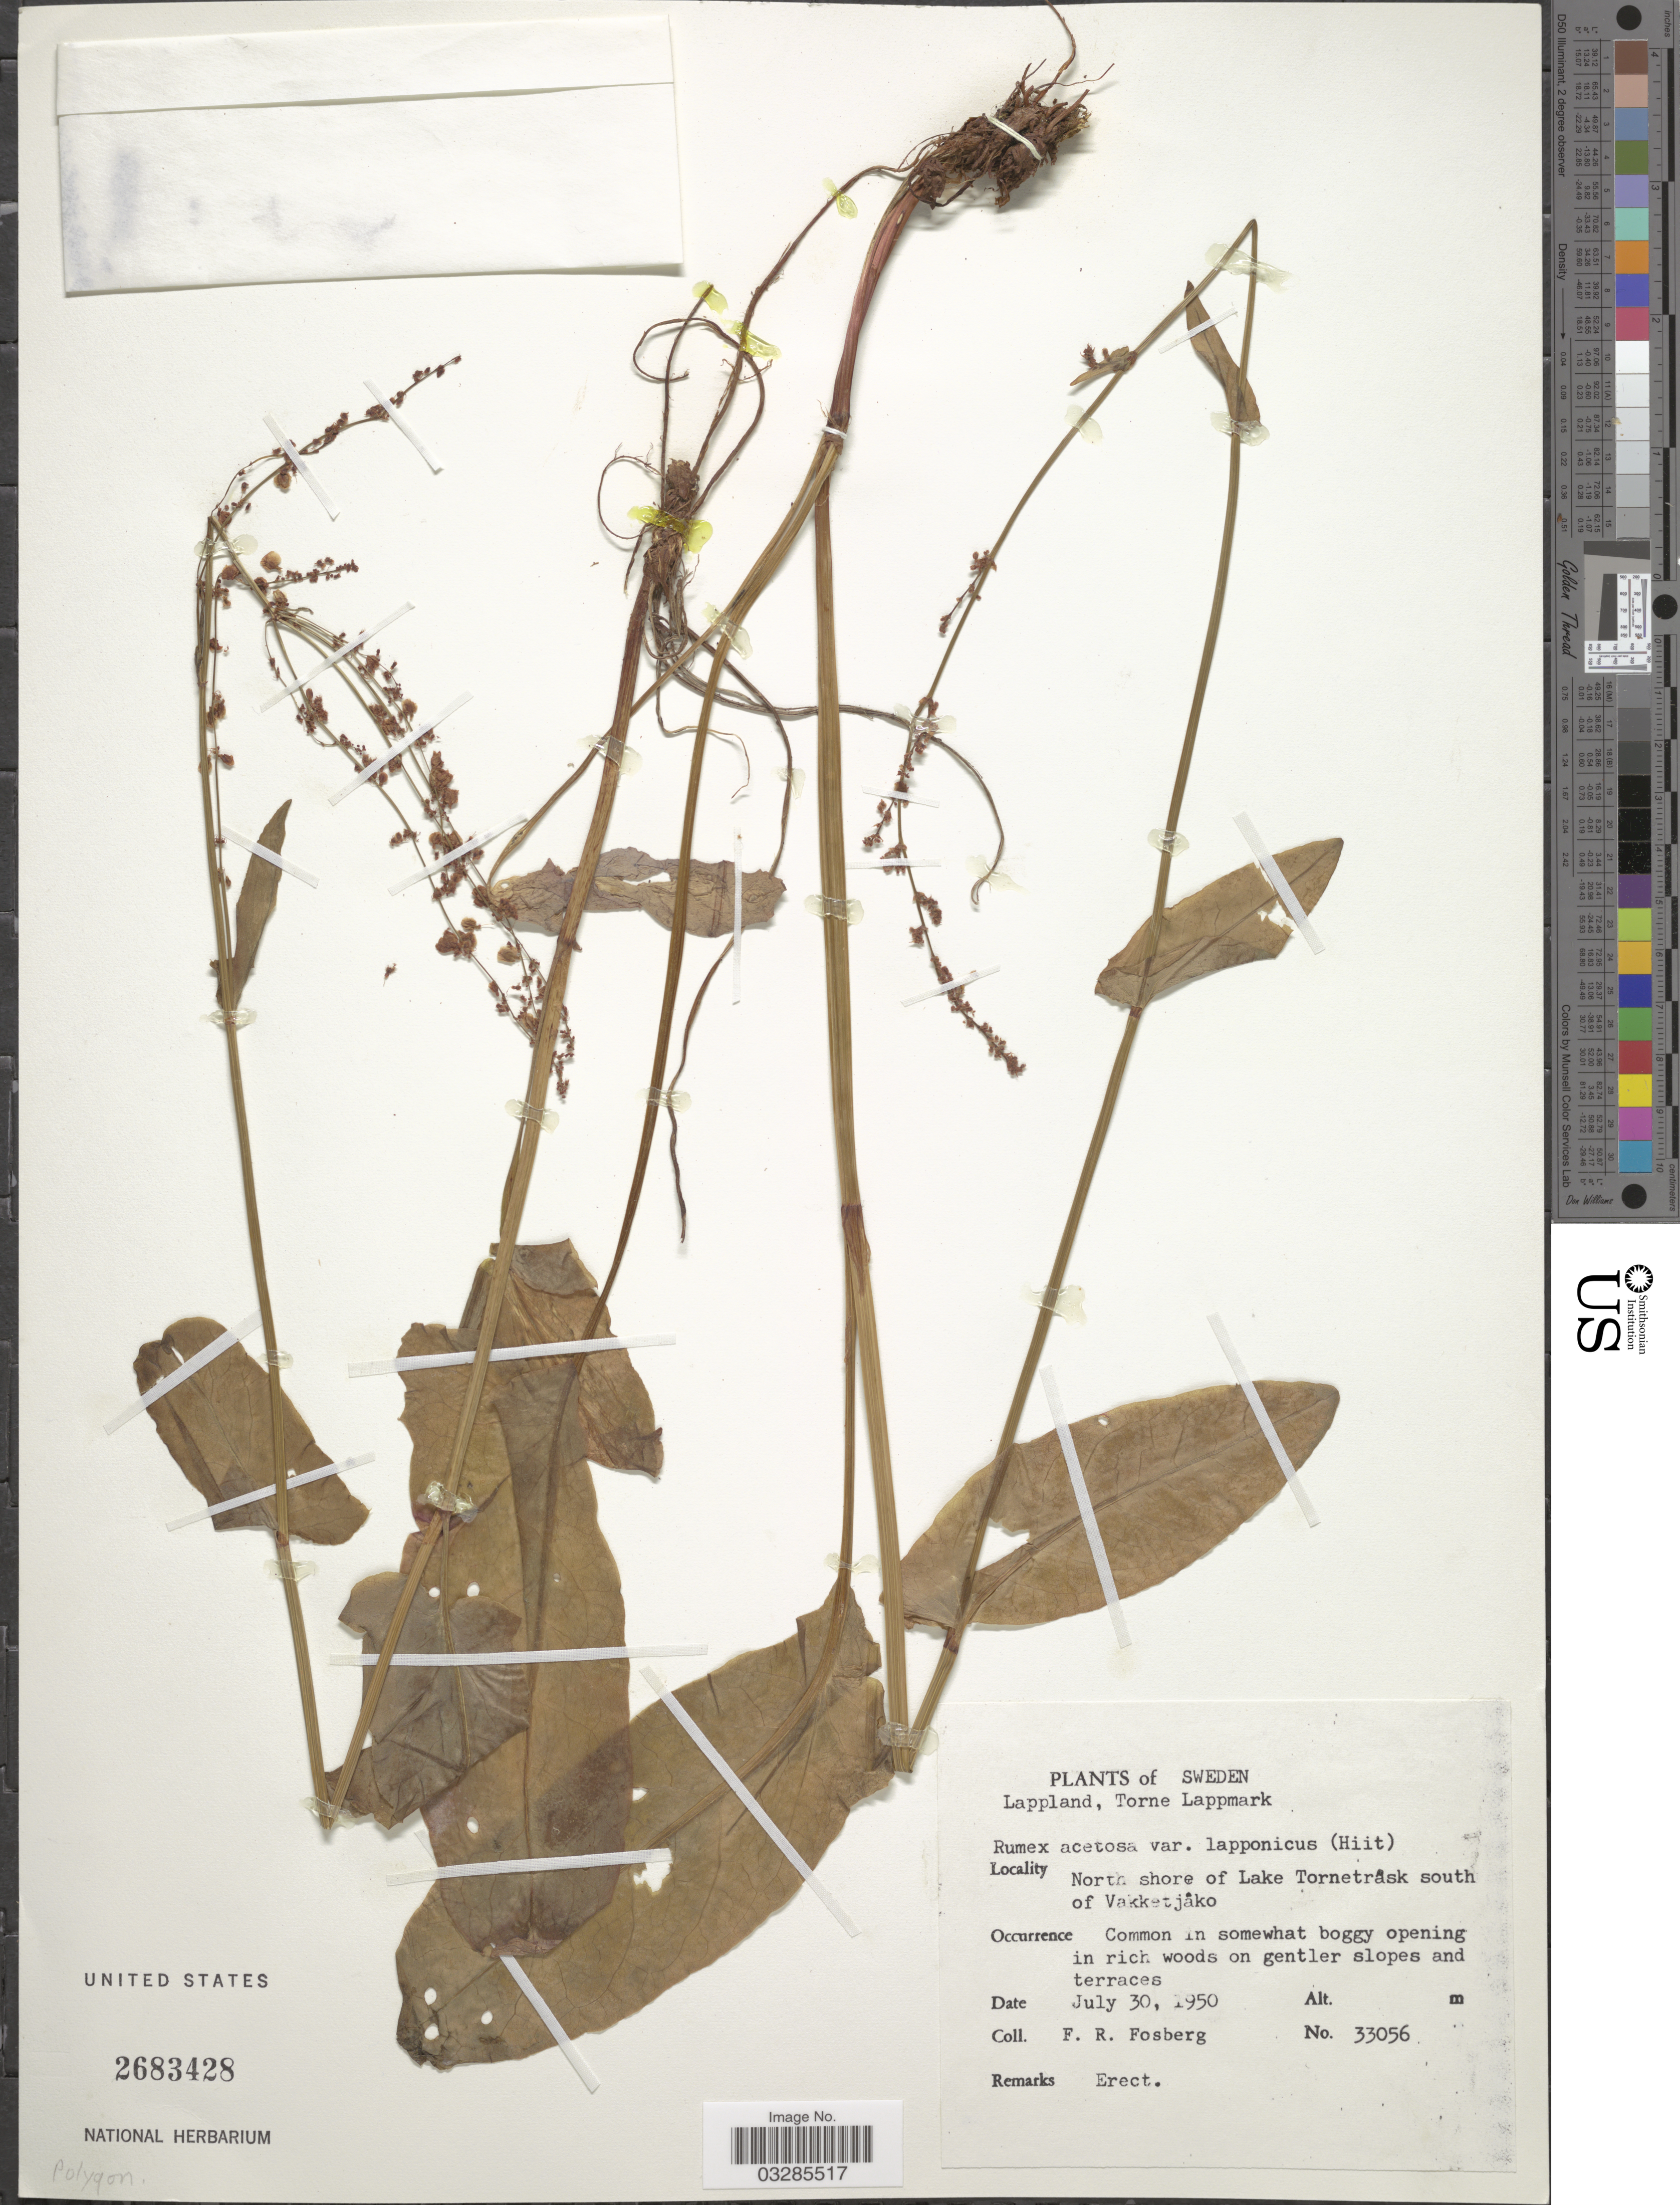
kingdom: Plantae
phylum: Tracheophyta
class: Magnoliopsida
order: Caryophyllales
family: Polygonaceae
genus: Rumex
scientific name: Rumex acetosa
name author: L.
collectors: F. R. Fosberg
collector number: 33056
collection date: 1950-07-30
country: Sweden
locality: Lappland, Torne Lappmark. North shore of Lake Torneträsk south of Vakketjäko.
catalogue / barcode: US 2683428